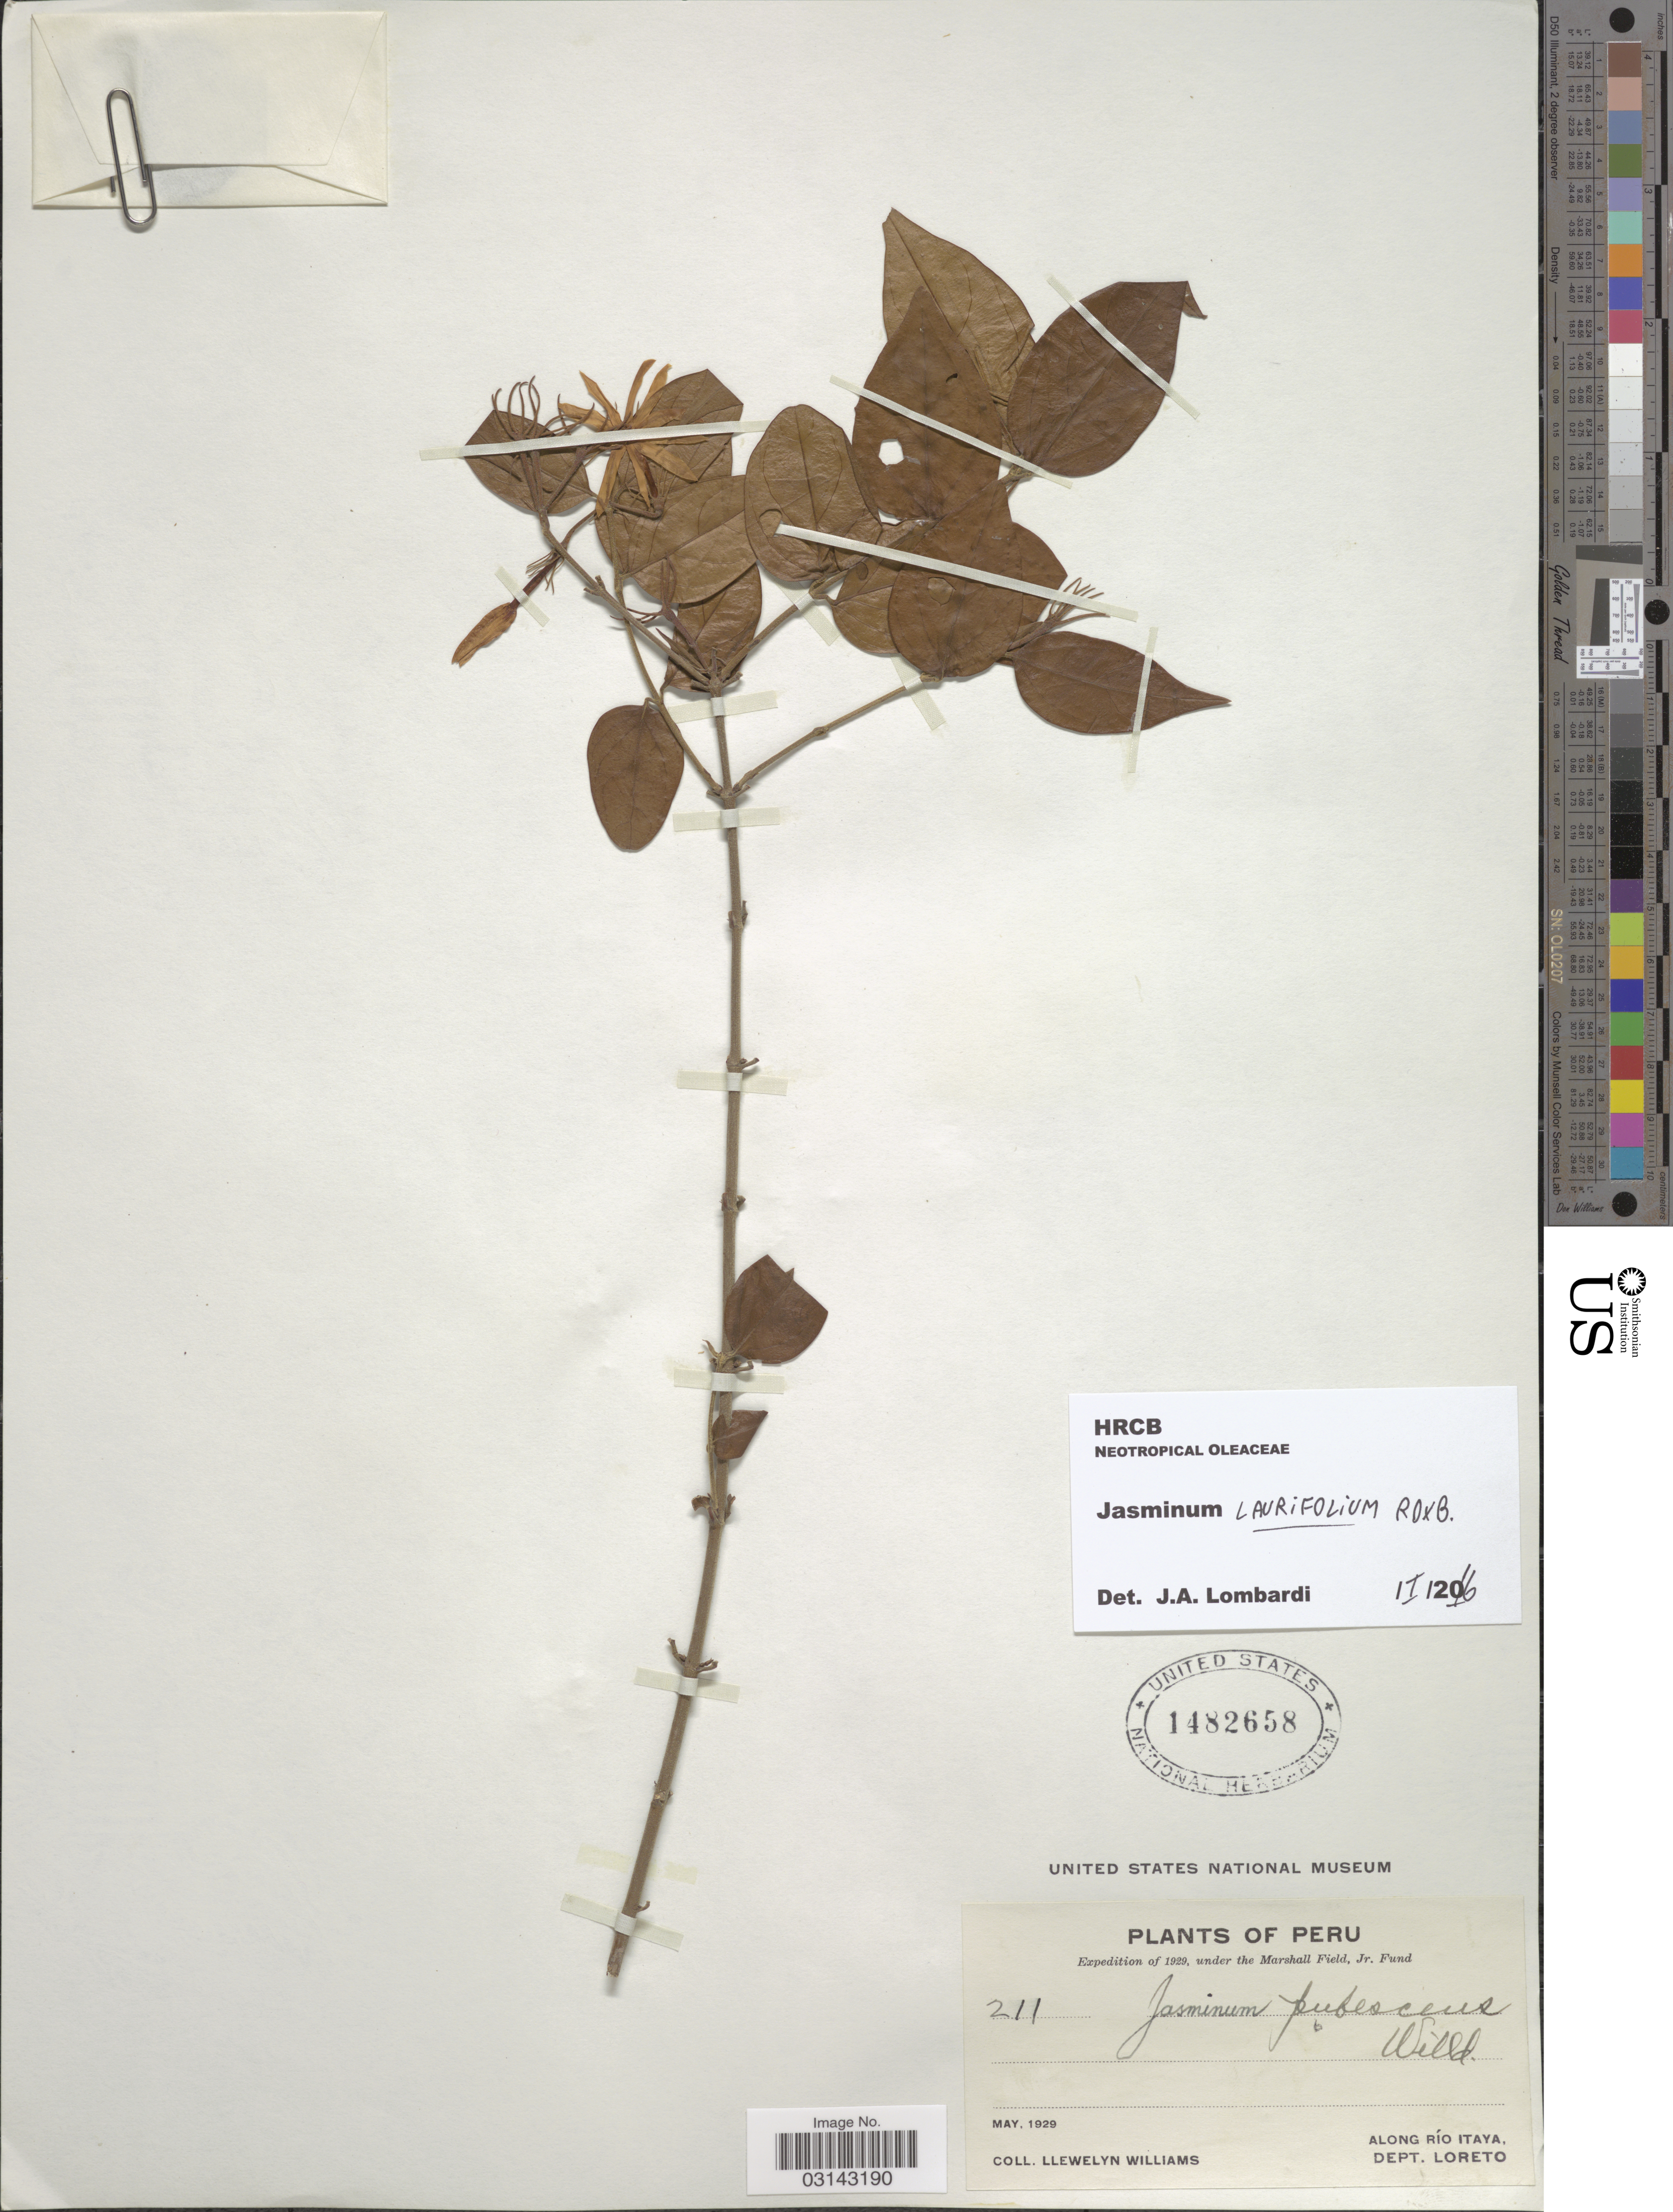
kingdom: Plantae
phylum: Tracheophyta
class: Magnoliopsida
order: Lamiales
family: Oleaceae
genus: Jasminum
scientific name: Jasminum laurifolium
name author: Roxb.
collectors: Ll. Williams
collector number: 211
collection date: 1929-05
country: Peru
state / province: Loreto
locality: Along Río Itaya. Dept. Loreto.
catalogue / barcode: US 1482658